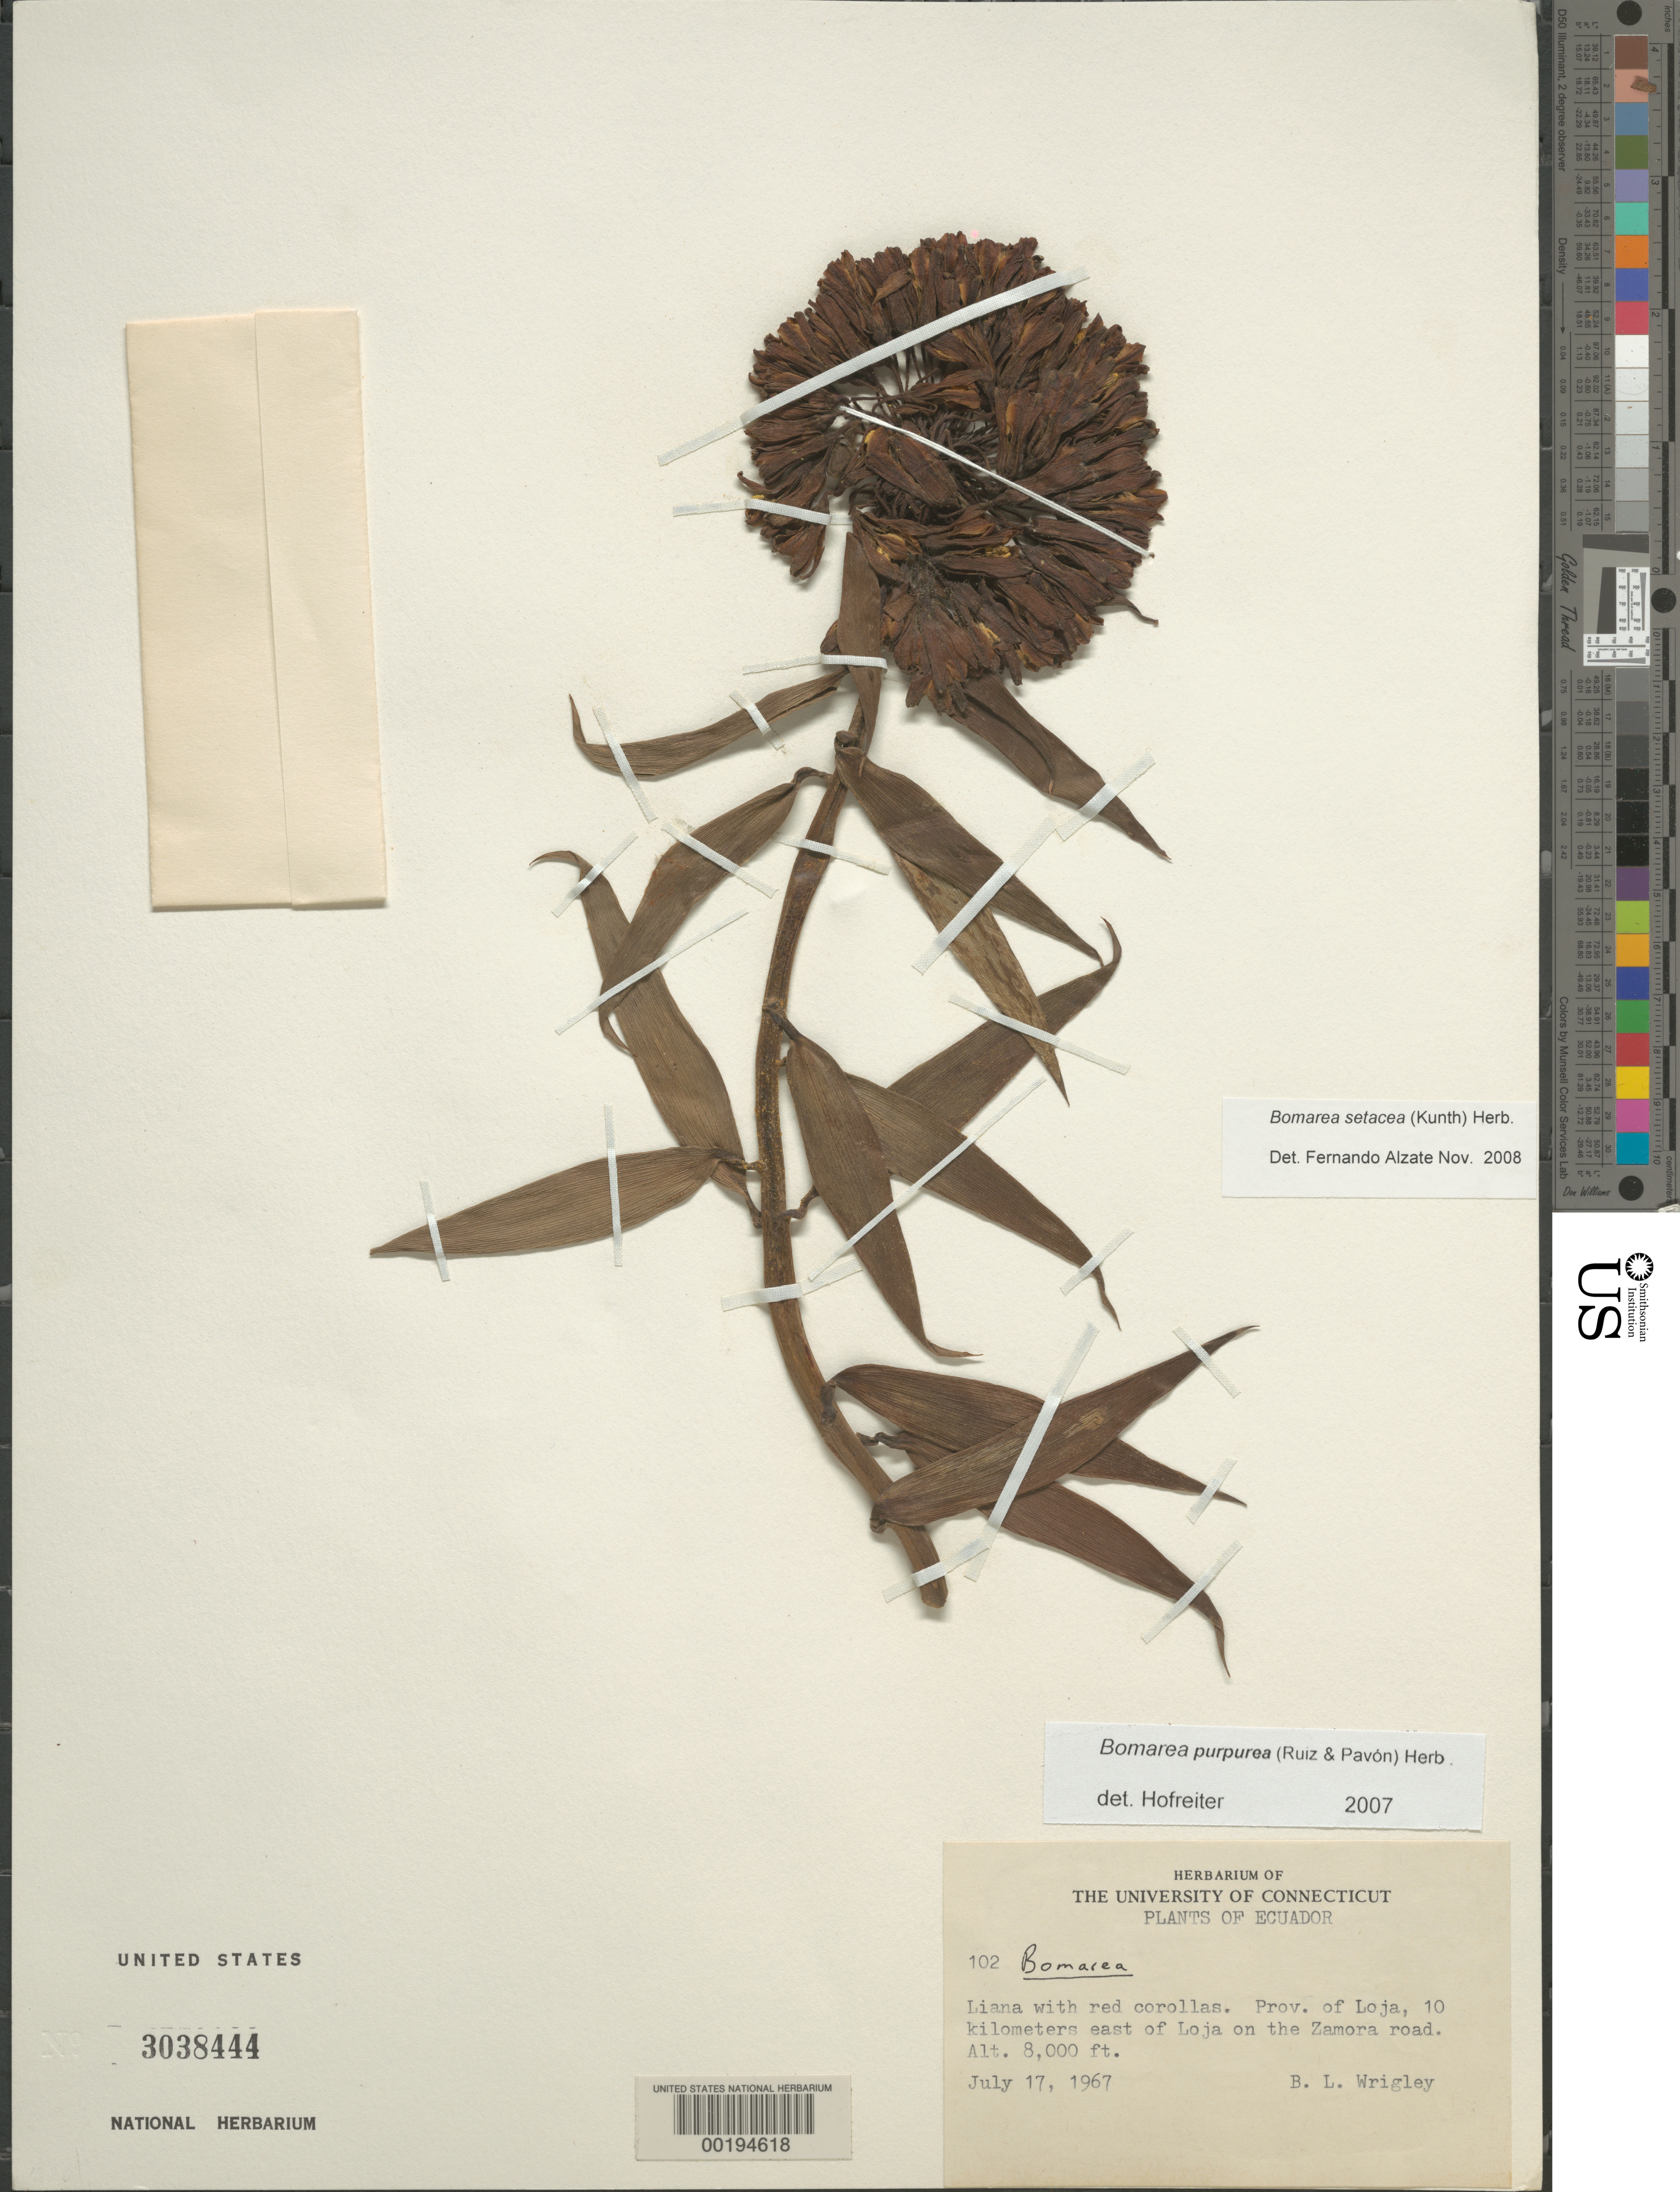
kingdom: Plantae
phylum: Tracheophyta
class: Liliopsida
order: Liliales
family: Alstroemeriaceae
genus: Bomarea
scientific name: Bomarea setacea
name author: (Ruiz & Pav.) Herb.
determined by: Alzate Guarin, Fernando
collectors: B. L. Wrigley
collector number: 102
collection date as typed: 17 Jul 1967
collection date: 1967-07-17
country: Ecuador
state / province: Loja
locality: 10 km E of Loja on the Zamora Road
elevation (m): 2438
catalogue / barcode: US 3038444